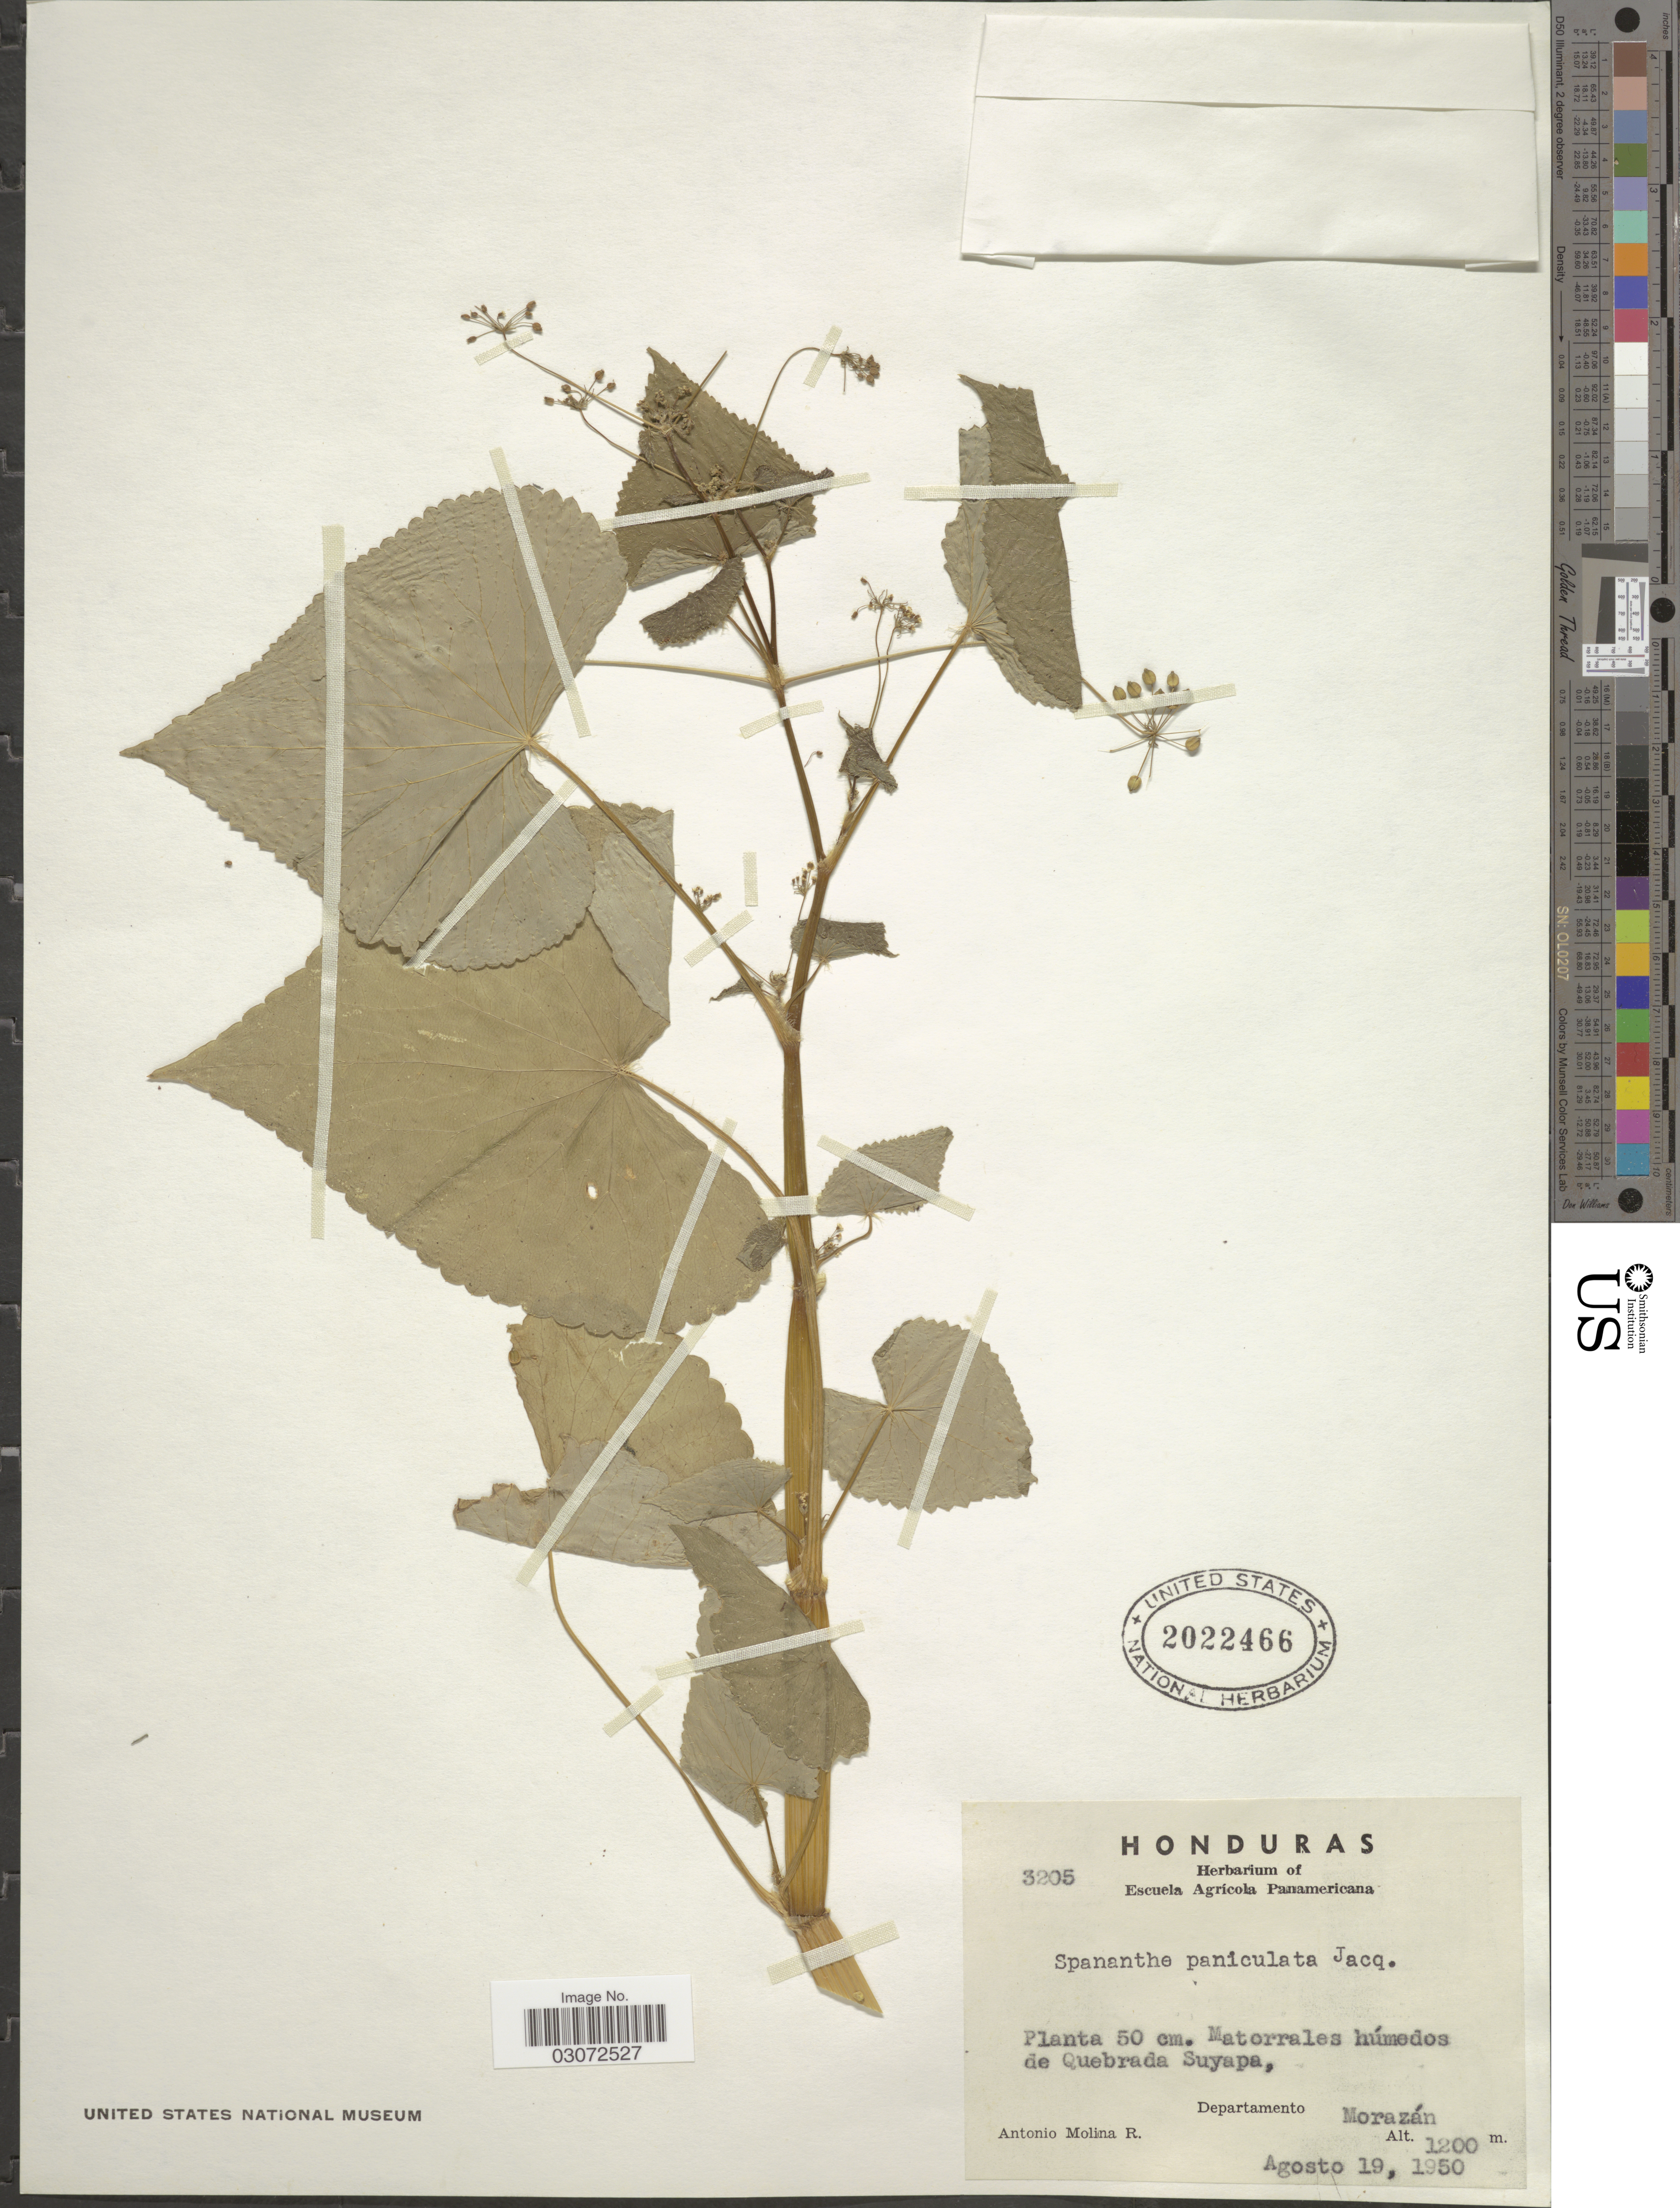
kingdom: Plantae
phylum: Tracheophyta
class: Magnoliopsida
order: Apiales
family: Apiaceae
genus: Spananthe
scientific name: Spananthe paniculata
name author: Jacq.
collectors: A. Molina R.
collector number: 3205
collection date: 1950-08-19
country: Honduras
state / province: Fco. Morazán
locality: Matorrales húmedos de Quebrada Suyapa, Departamento Morazán.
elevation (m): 1200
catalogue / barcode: US 2022466